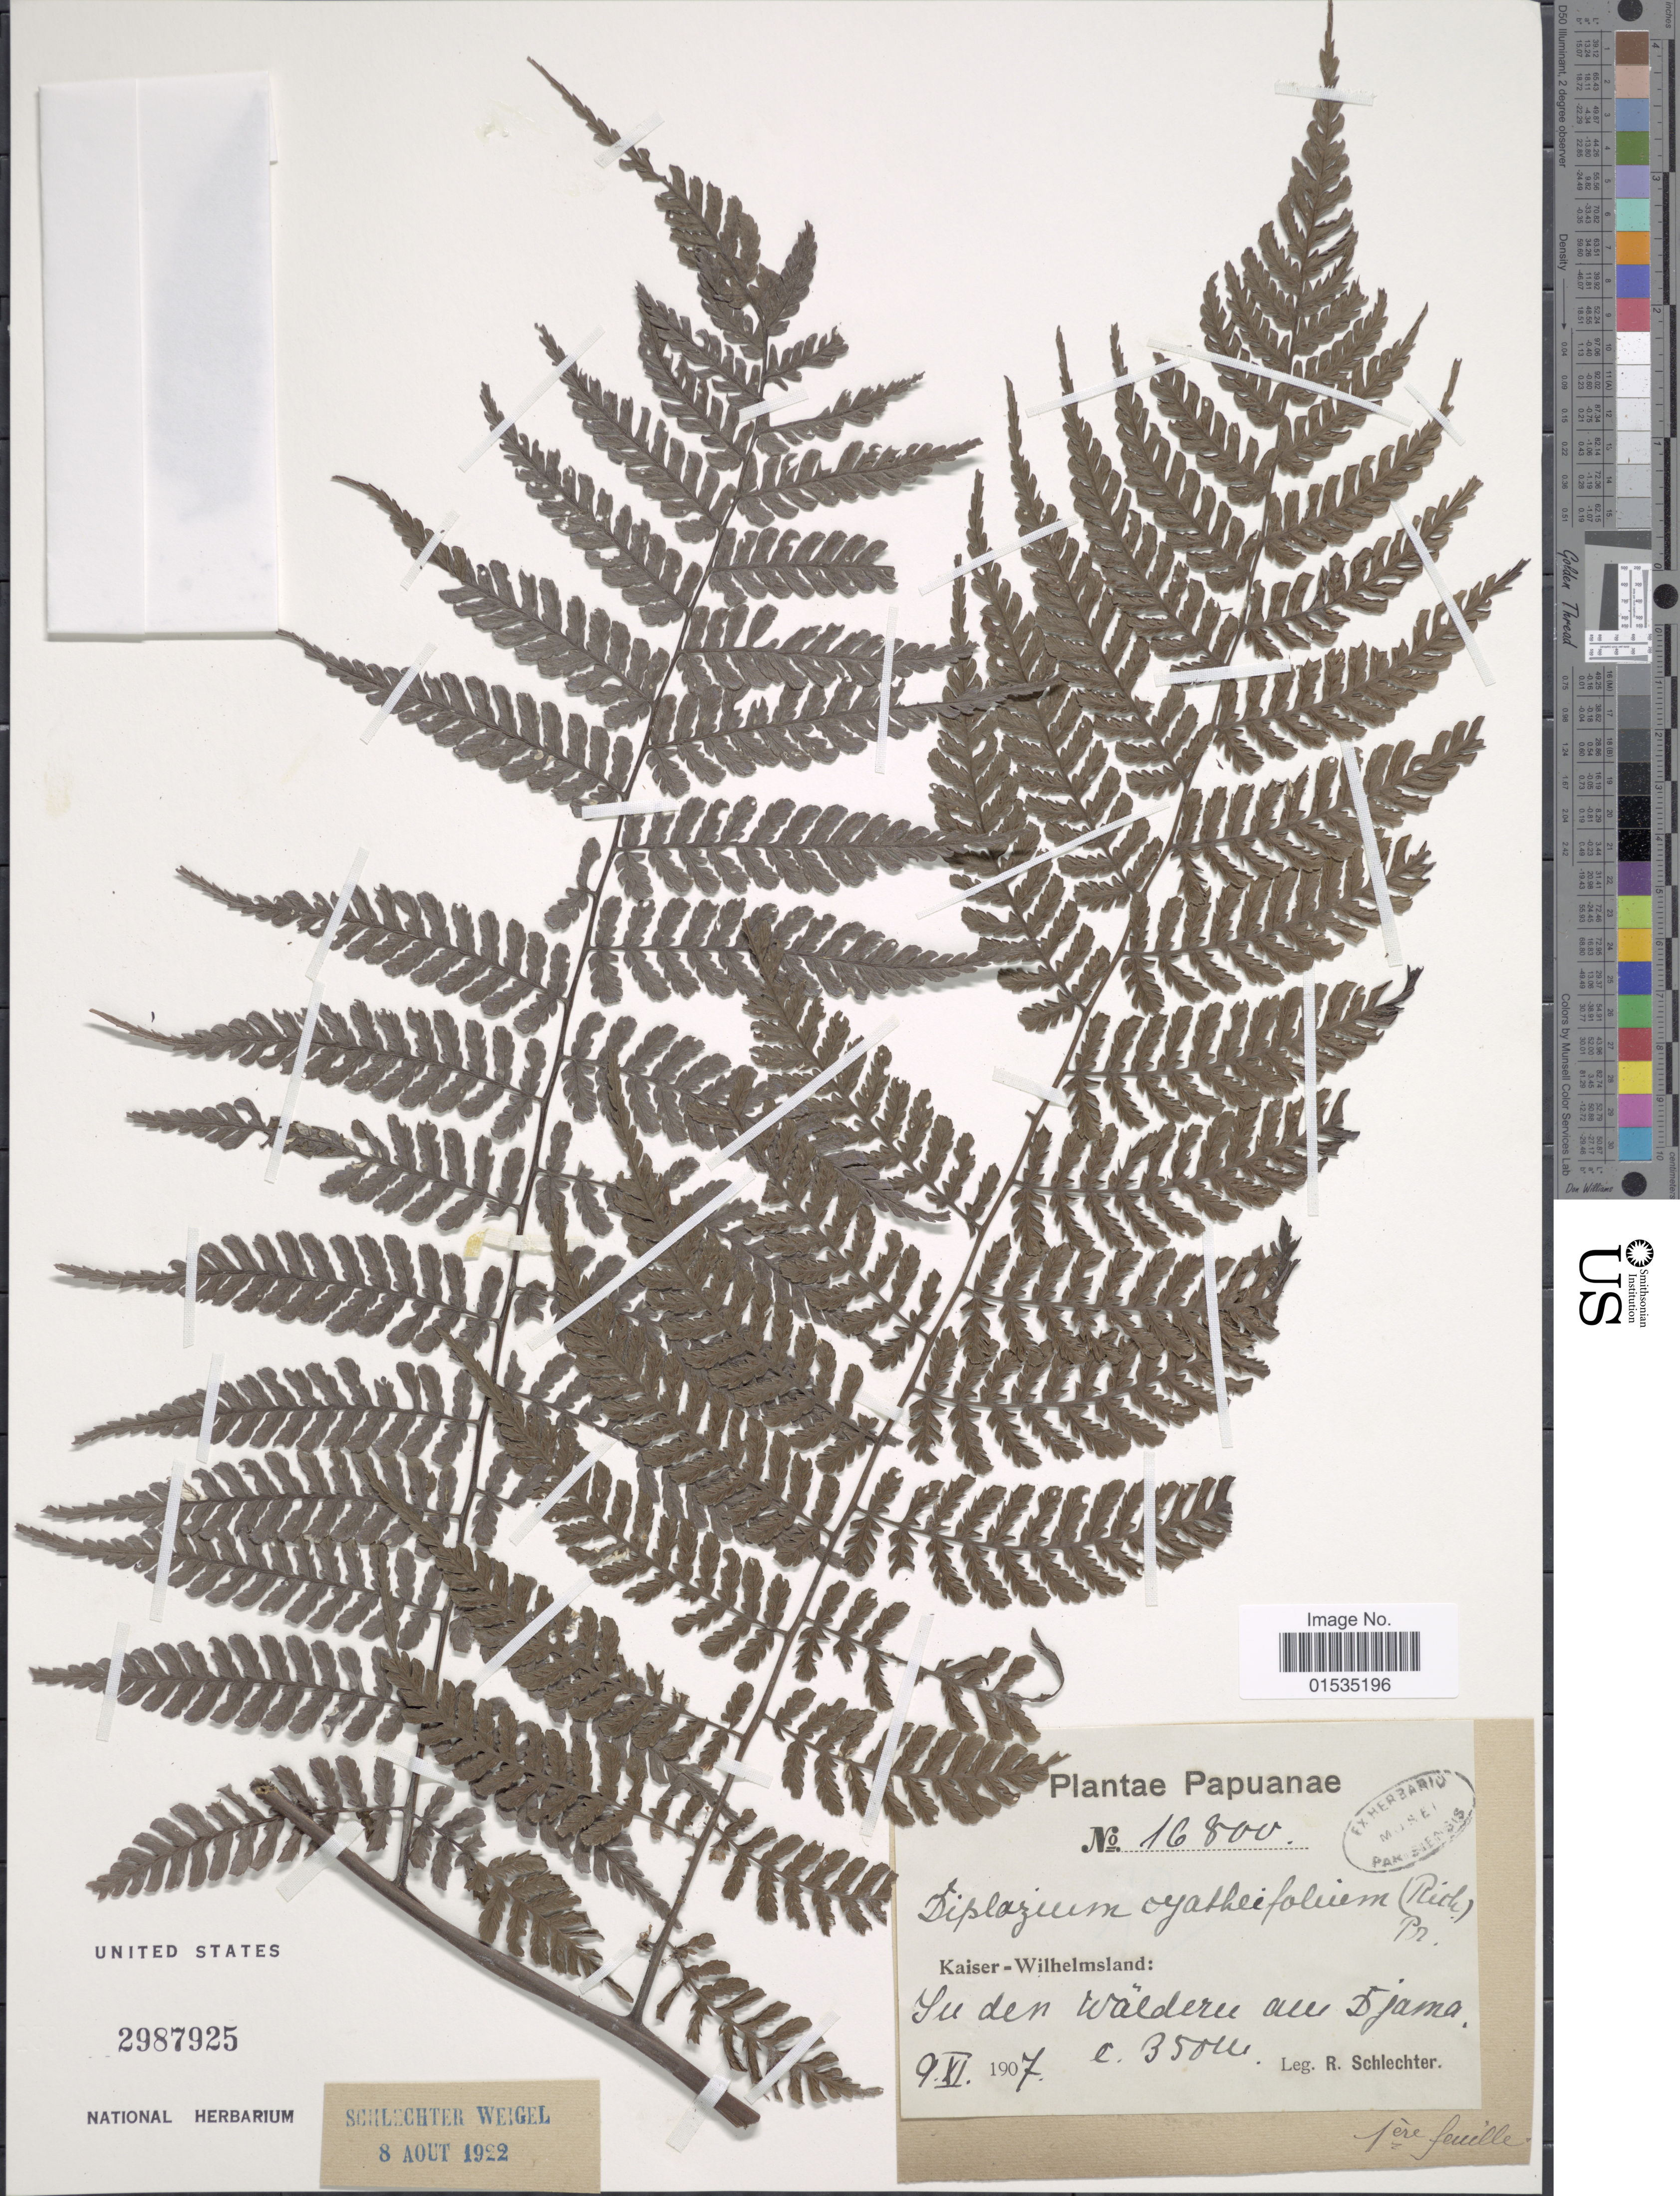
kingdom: Plantae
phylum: Tracheophyta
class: Polypodiopsida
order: Polypodiales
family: Athyriaceae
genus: Diplazium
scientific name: Diplazium pseudocyatheifolium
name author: Rosenst.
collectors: F. R. R. Schlechter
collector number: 16800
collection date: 1907-11-09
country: Papua New Guinea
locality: Kaiser-Wilhelmsland: Iu den Walderee aue Djama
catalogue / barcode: US 2987925